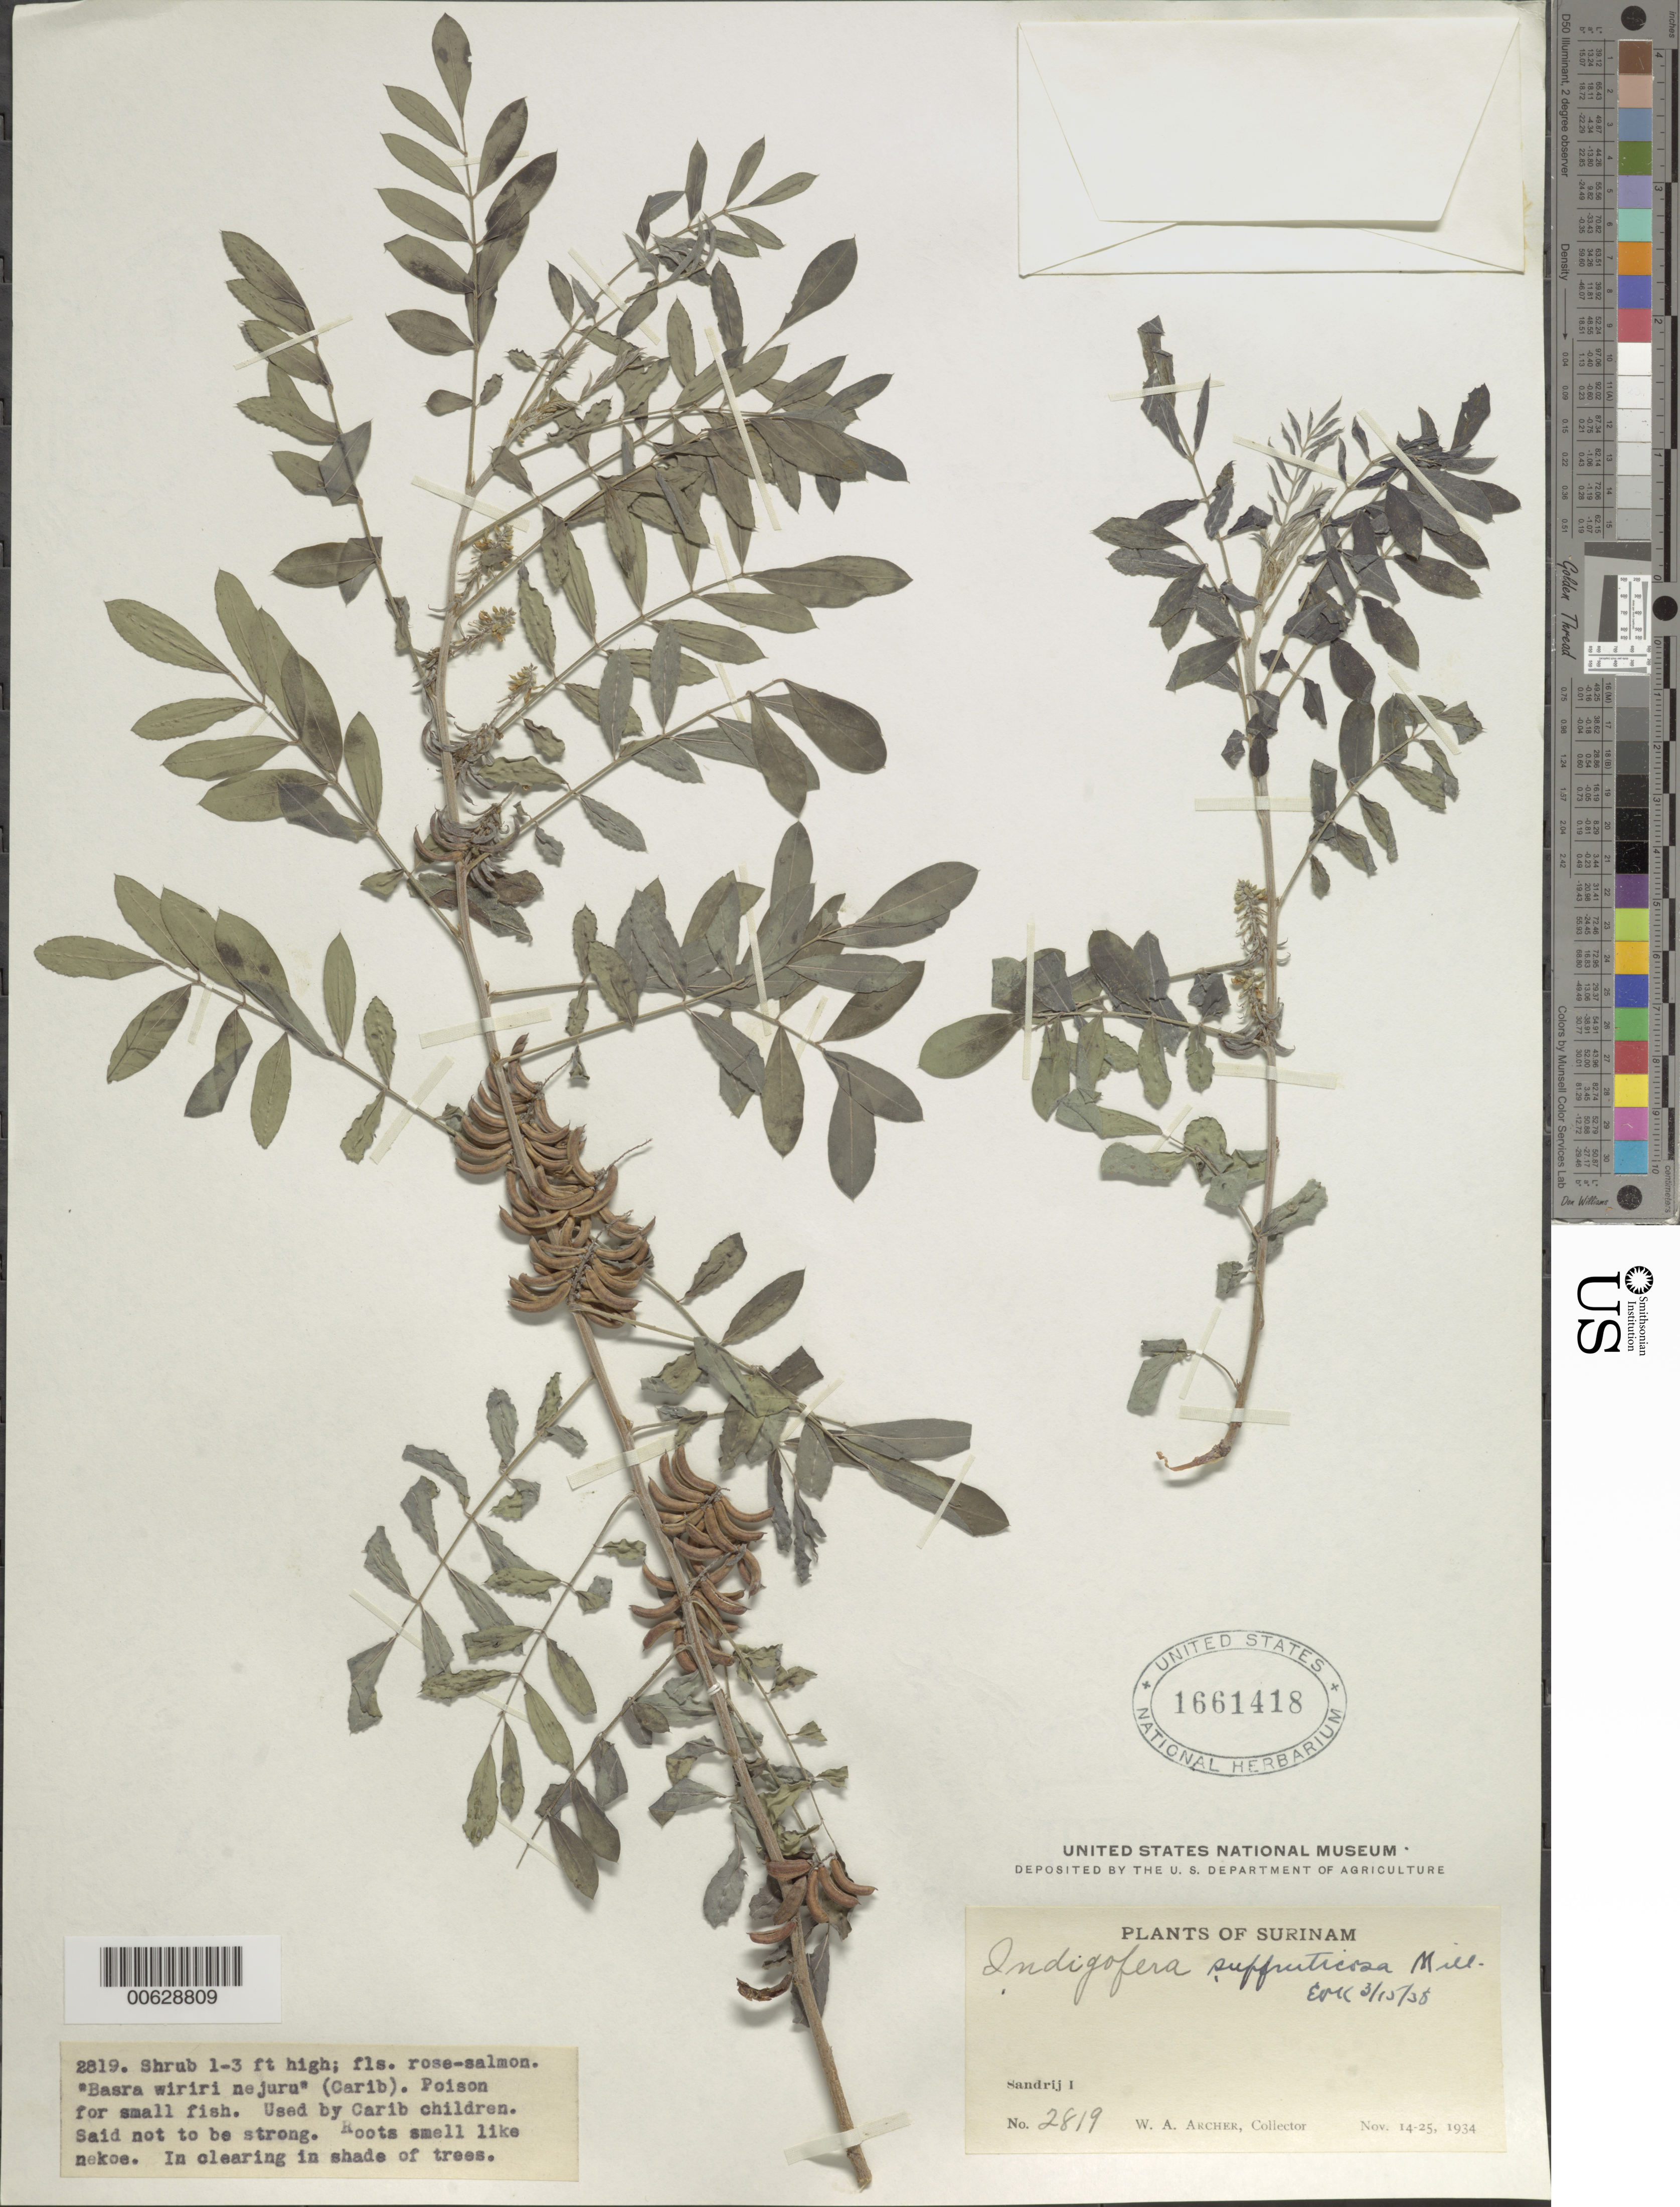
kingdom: Plantae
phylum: Tracheophyta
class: Magnoliopsida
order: Fabales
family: Fabaceae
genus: Indigofera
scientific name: Indigofera suffruticosa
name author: Mill.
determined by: Killip, Ellsworth P.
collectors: W. A. Archer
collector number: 2819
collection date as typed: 14-Nov-34 to 25-Nov-34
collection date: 1934-11-14/1934-11-25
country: Suriname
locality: Zanderij I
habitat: In clearing in shade of trees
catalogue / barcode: US 1661418